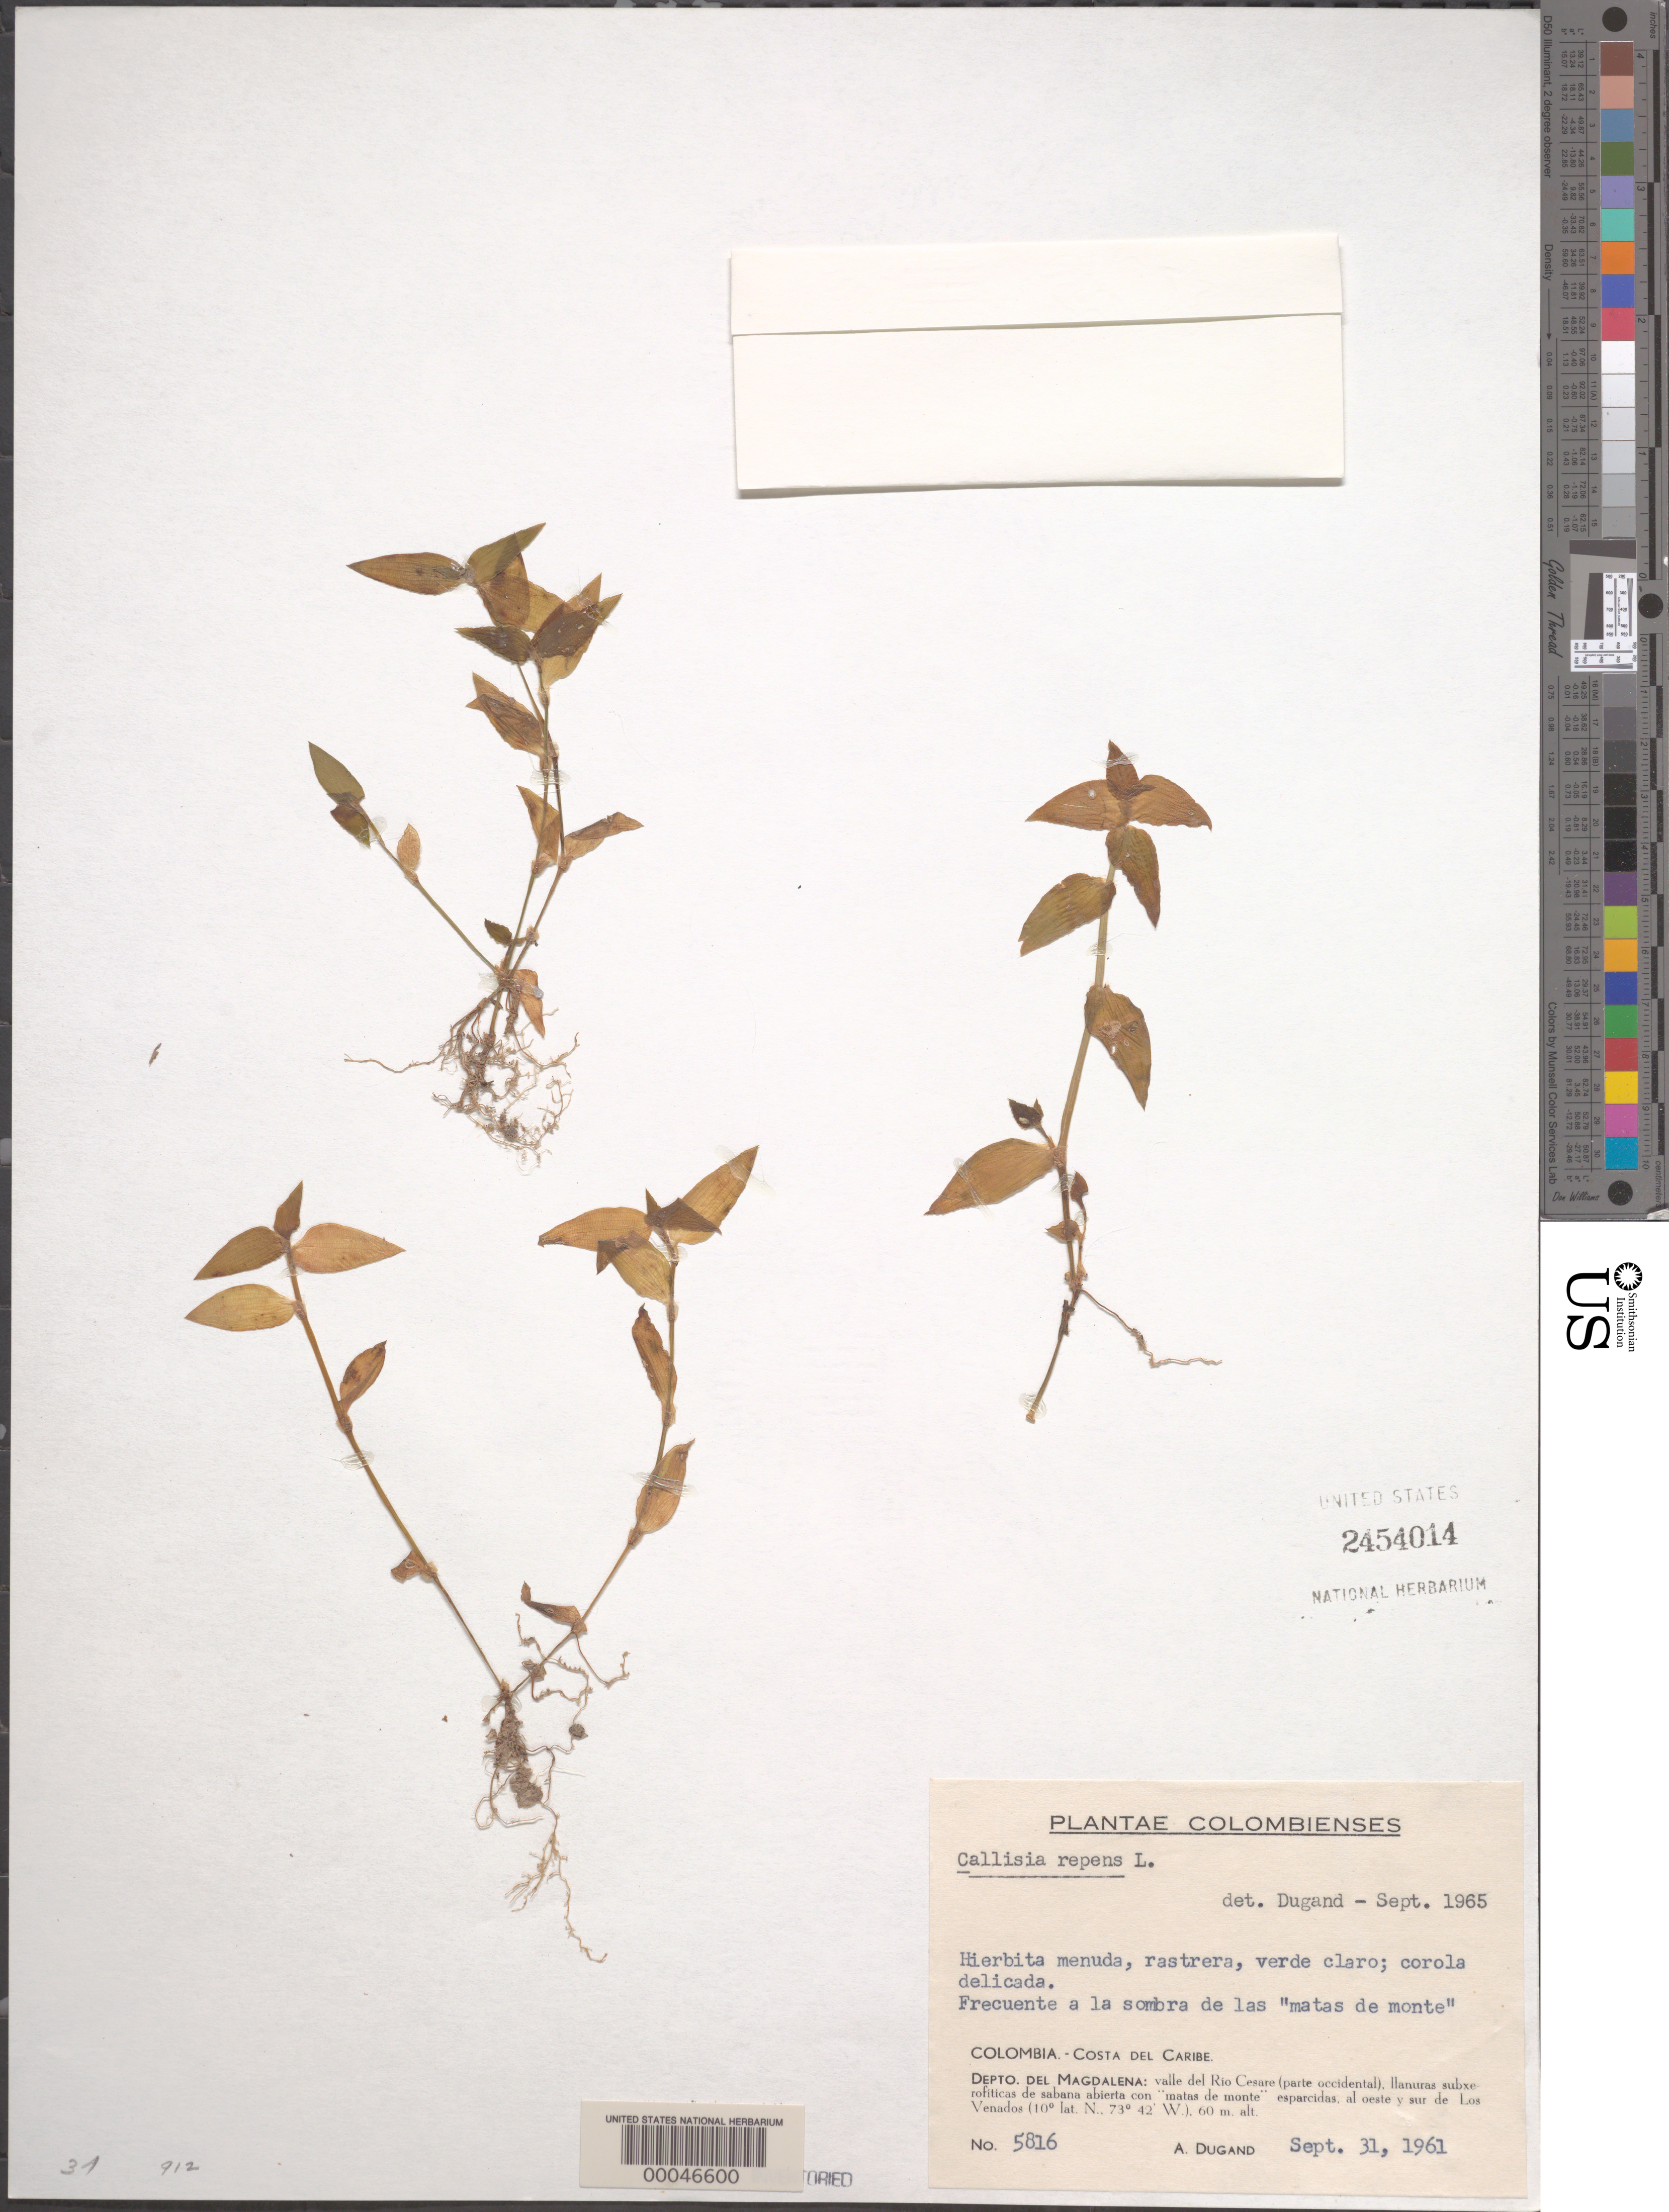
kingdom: Plantae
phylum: Tracheophyta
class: Liliopsida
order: Commelinales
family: Commelinaceae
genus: Callisia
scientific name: Callisia repens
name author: (Jacq.) L.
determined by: Dugand G., Armando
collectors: A. Dugand G.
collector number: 5816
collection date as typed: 31 Sep 1961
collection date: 1961-09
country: Colombia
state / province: Magdalena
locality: Valle del Rio Cesare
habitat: Mountain thicket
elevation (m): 60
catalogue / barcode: US 2454014